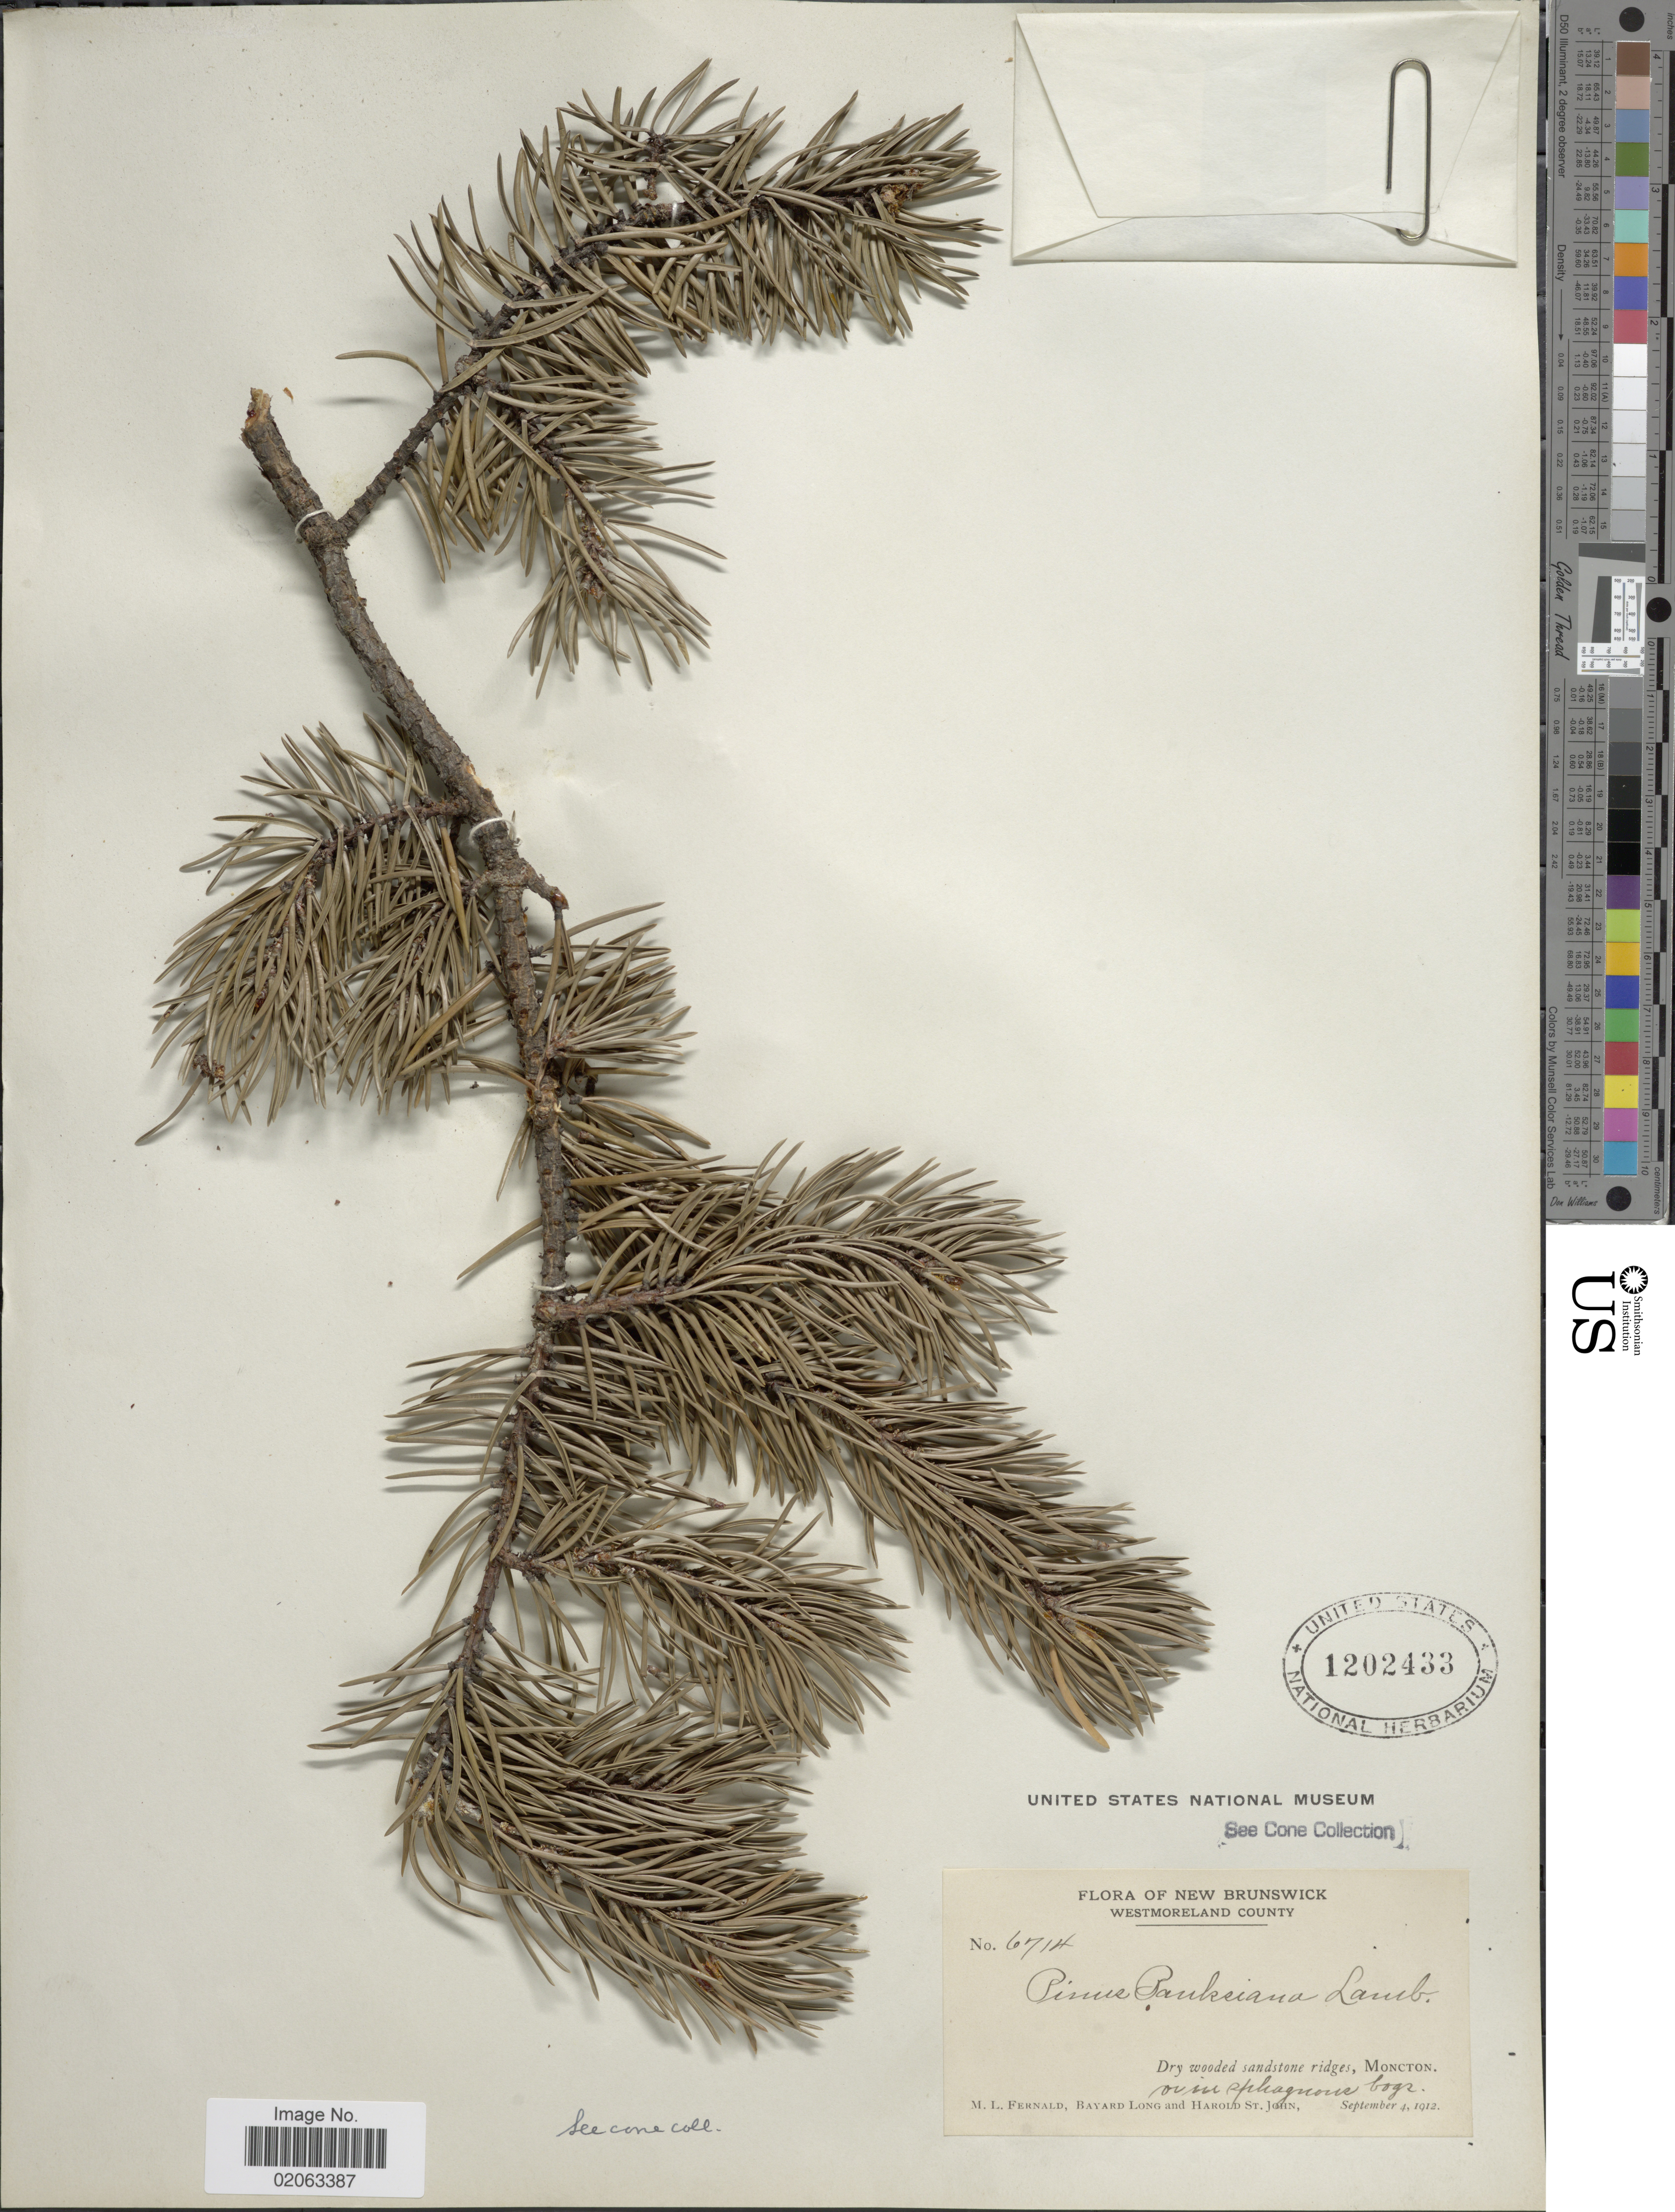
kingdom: Plantae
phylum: Tracheophyta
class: Pinopsida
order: Pinales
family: Pinaceae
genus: Pinus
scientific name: Pinus banksiana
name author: Lamb.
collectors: M. L. Fernald, B. Long & H. St. John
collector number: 6714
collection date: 1912-09-04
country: Canada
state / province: New Brunswick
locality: Westmoreland County, Dry wooded sandstone ridges, Moncton. or in sphagnous bogs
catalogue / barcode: US 1202433